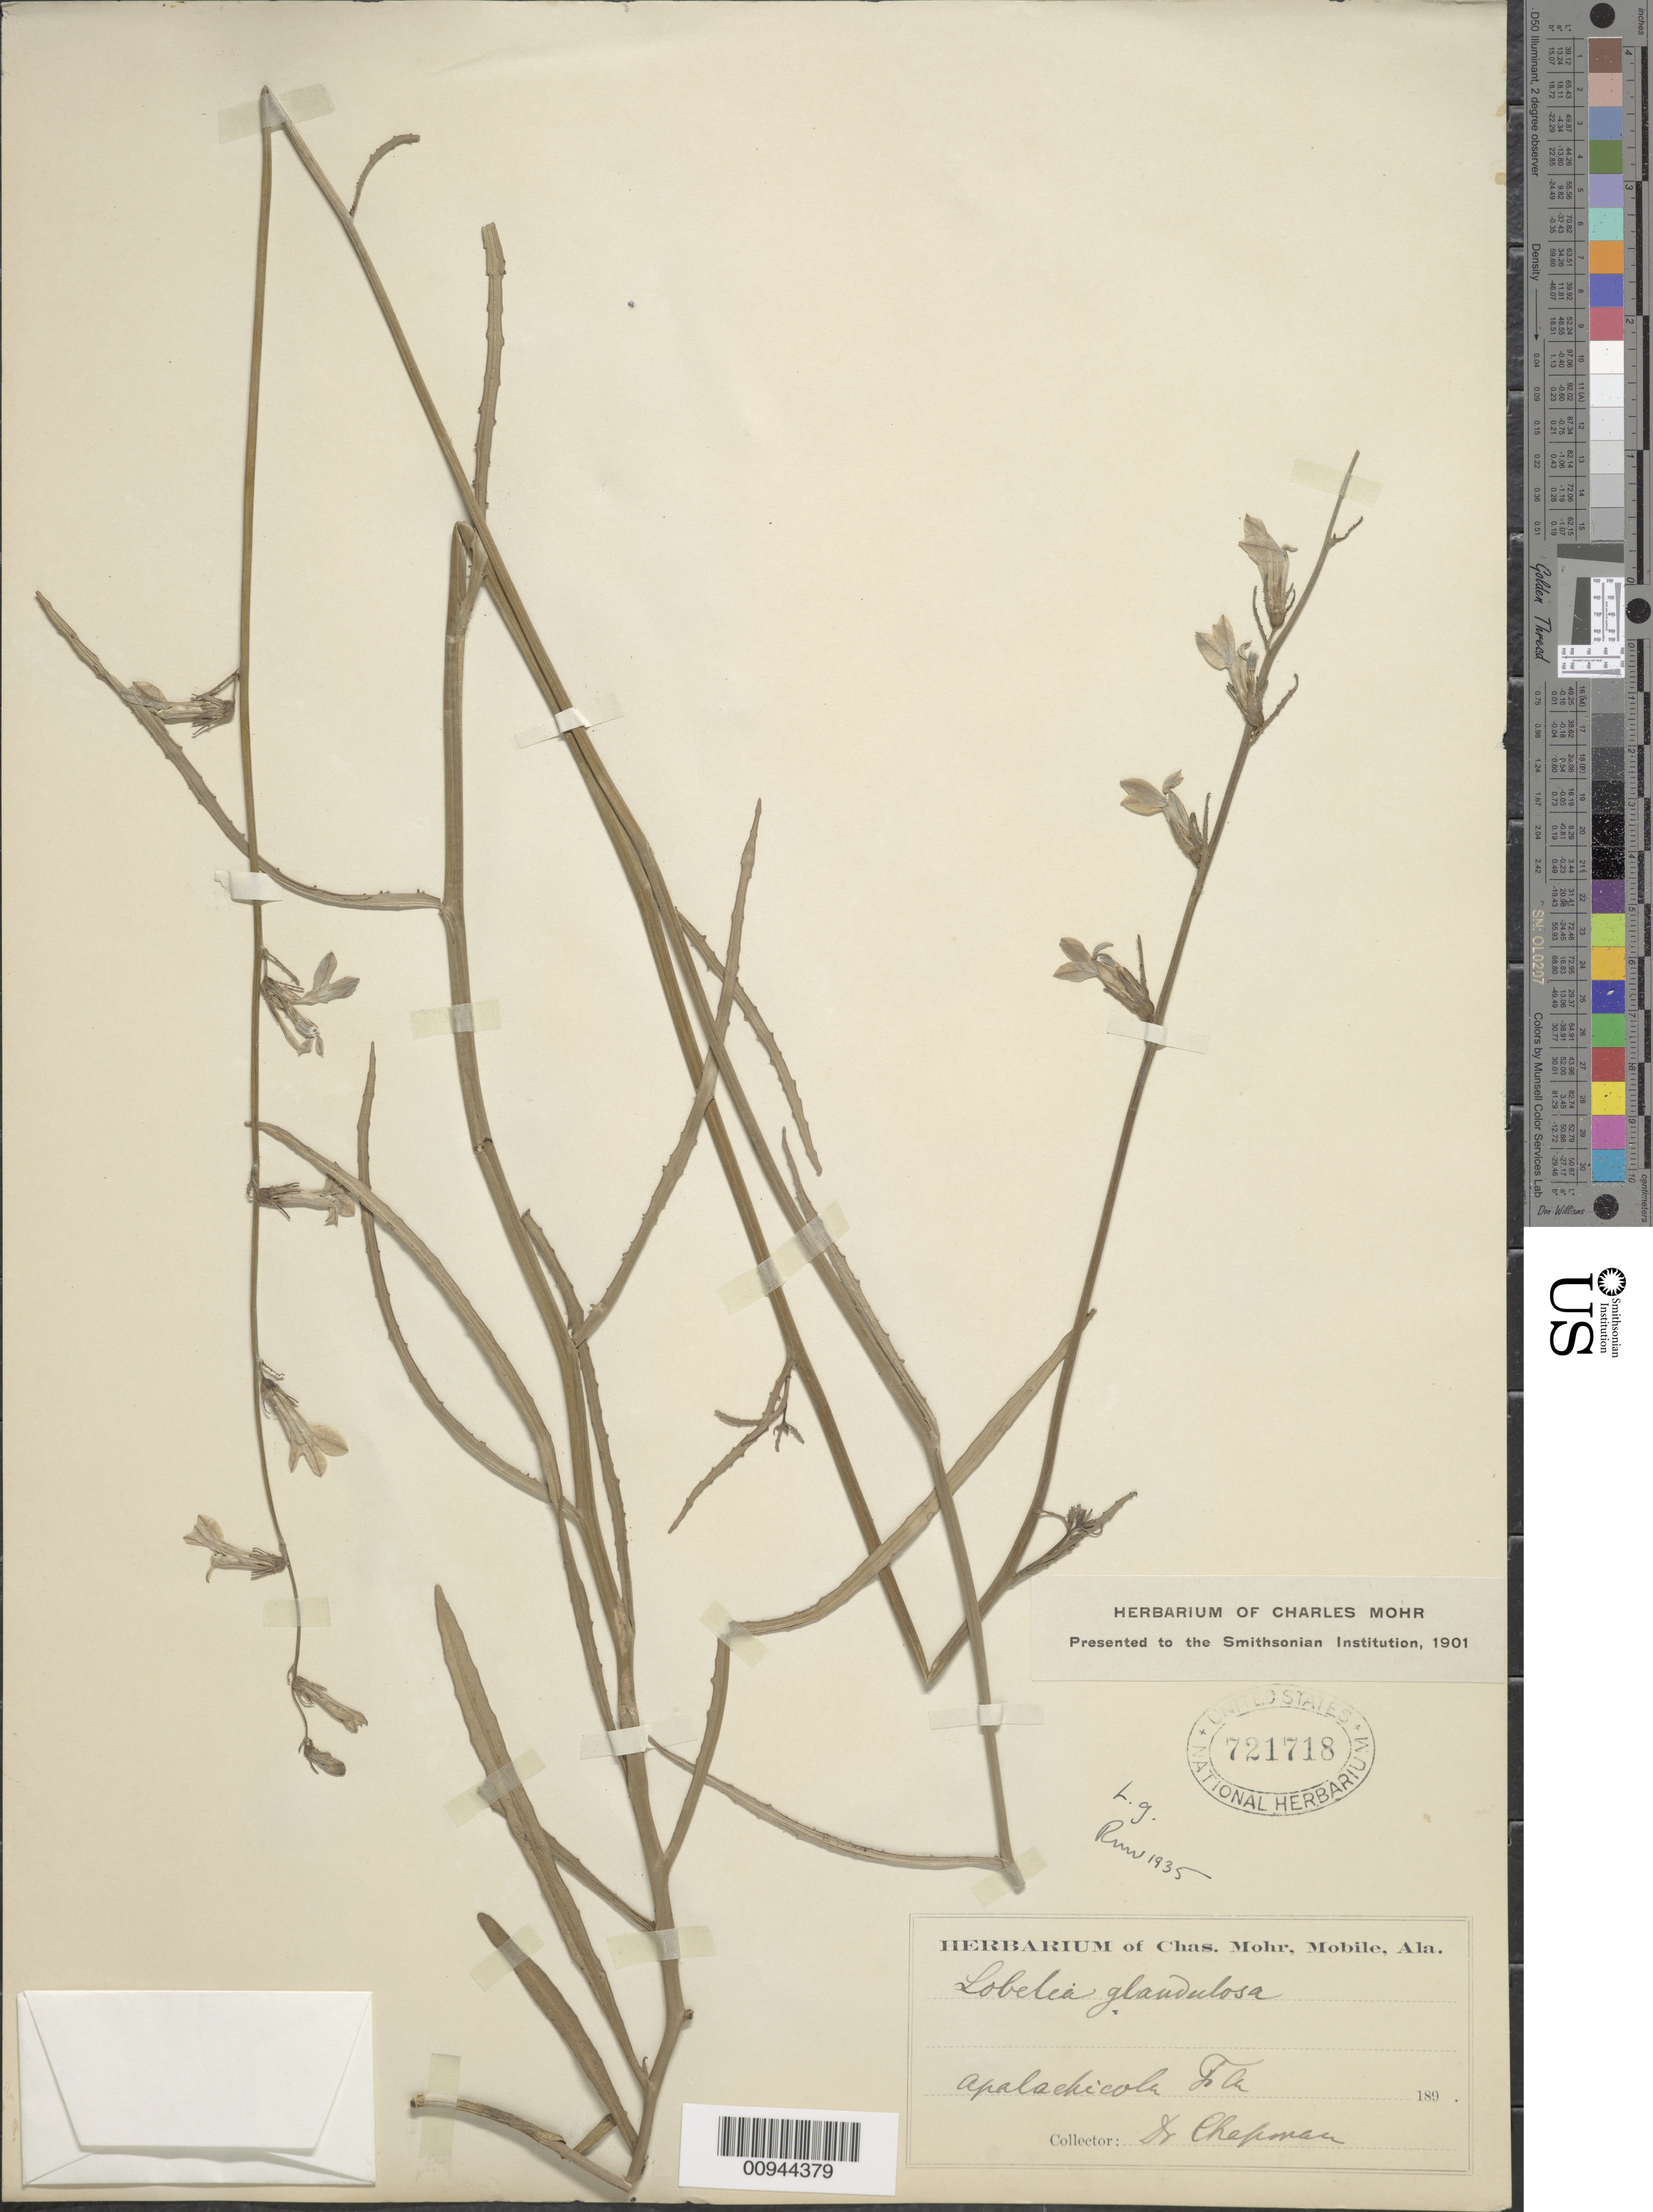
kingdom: Plantae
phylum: Tracheophyta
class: Magnoliopsida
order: Asterales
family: Campanulaceae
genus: Lobelia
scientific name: Lobelia glandulosa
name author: Walter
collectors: A. W. Chapman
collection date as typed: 189 .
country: United States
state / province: Florida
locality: Apalachicola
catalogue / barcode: US 721718